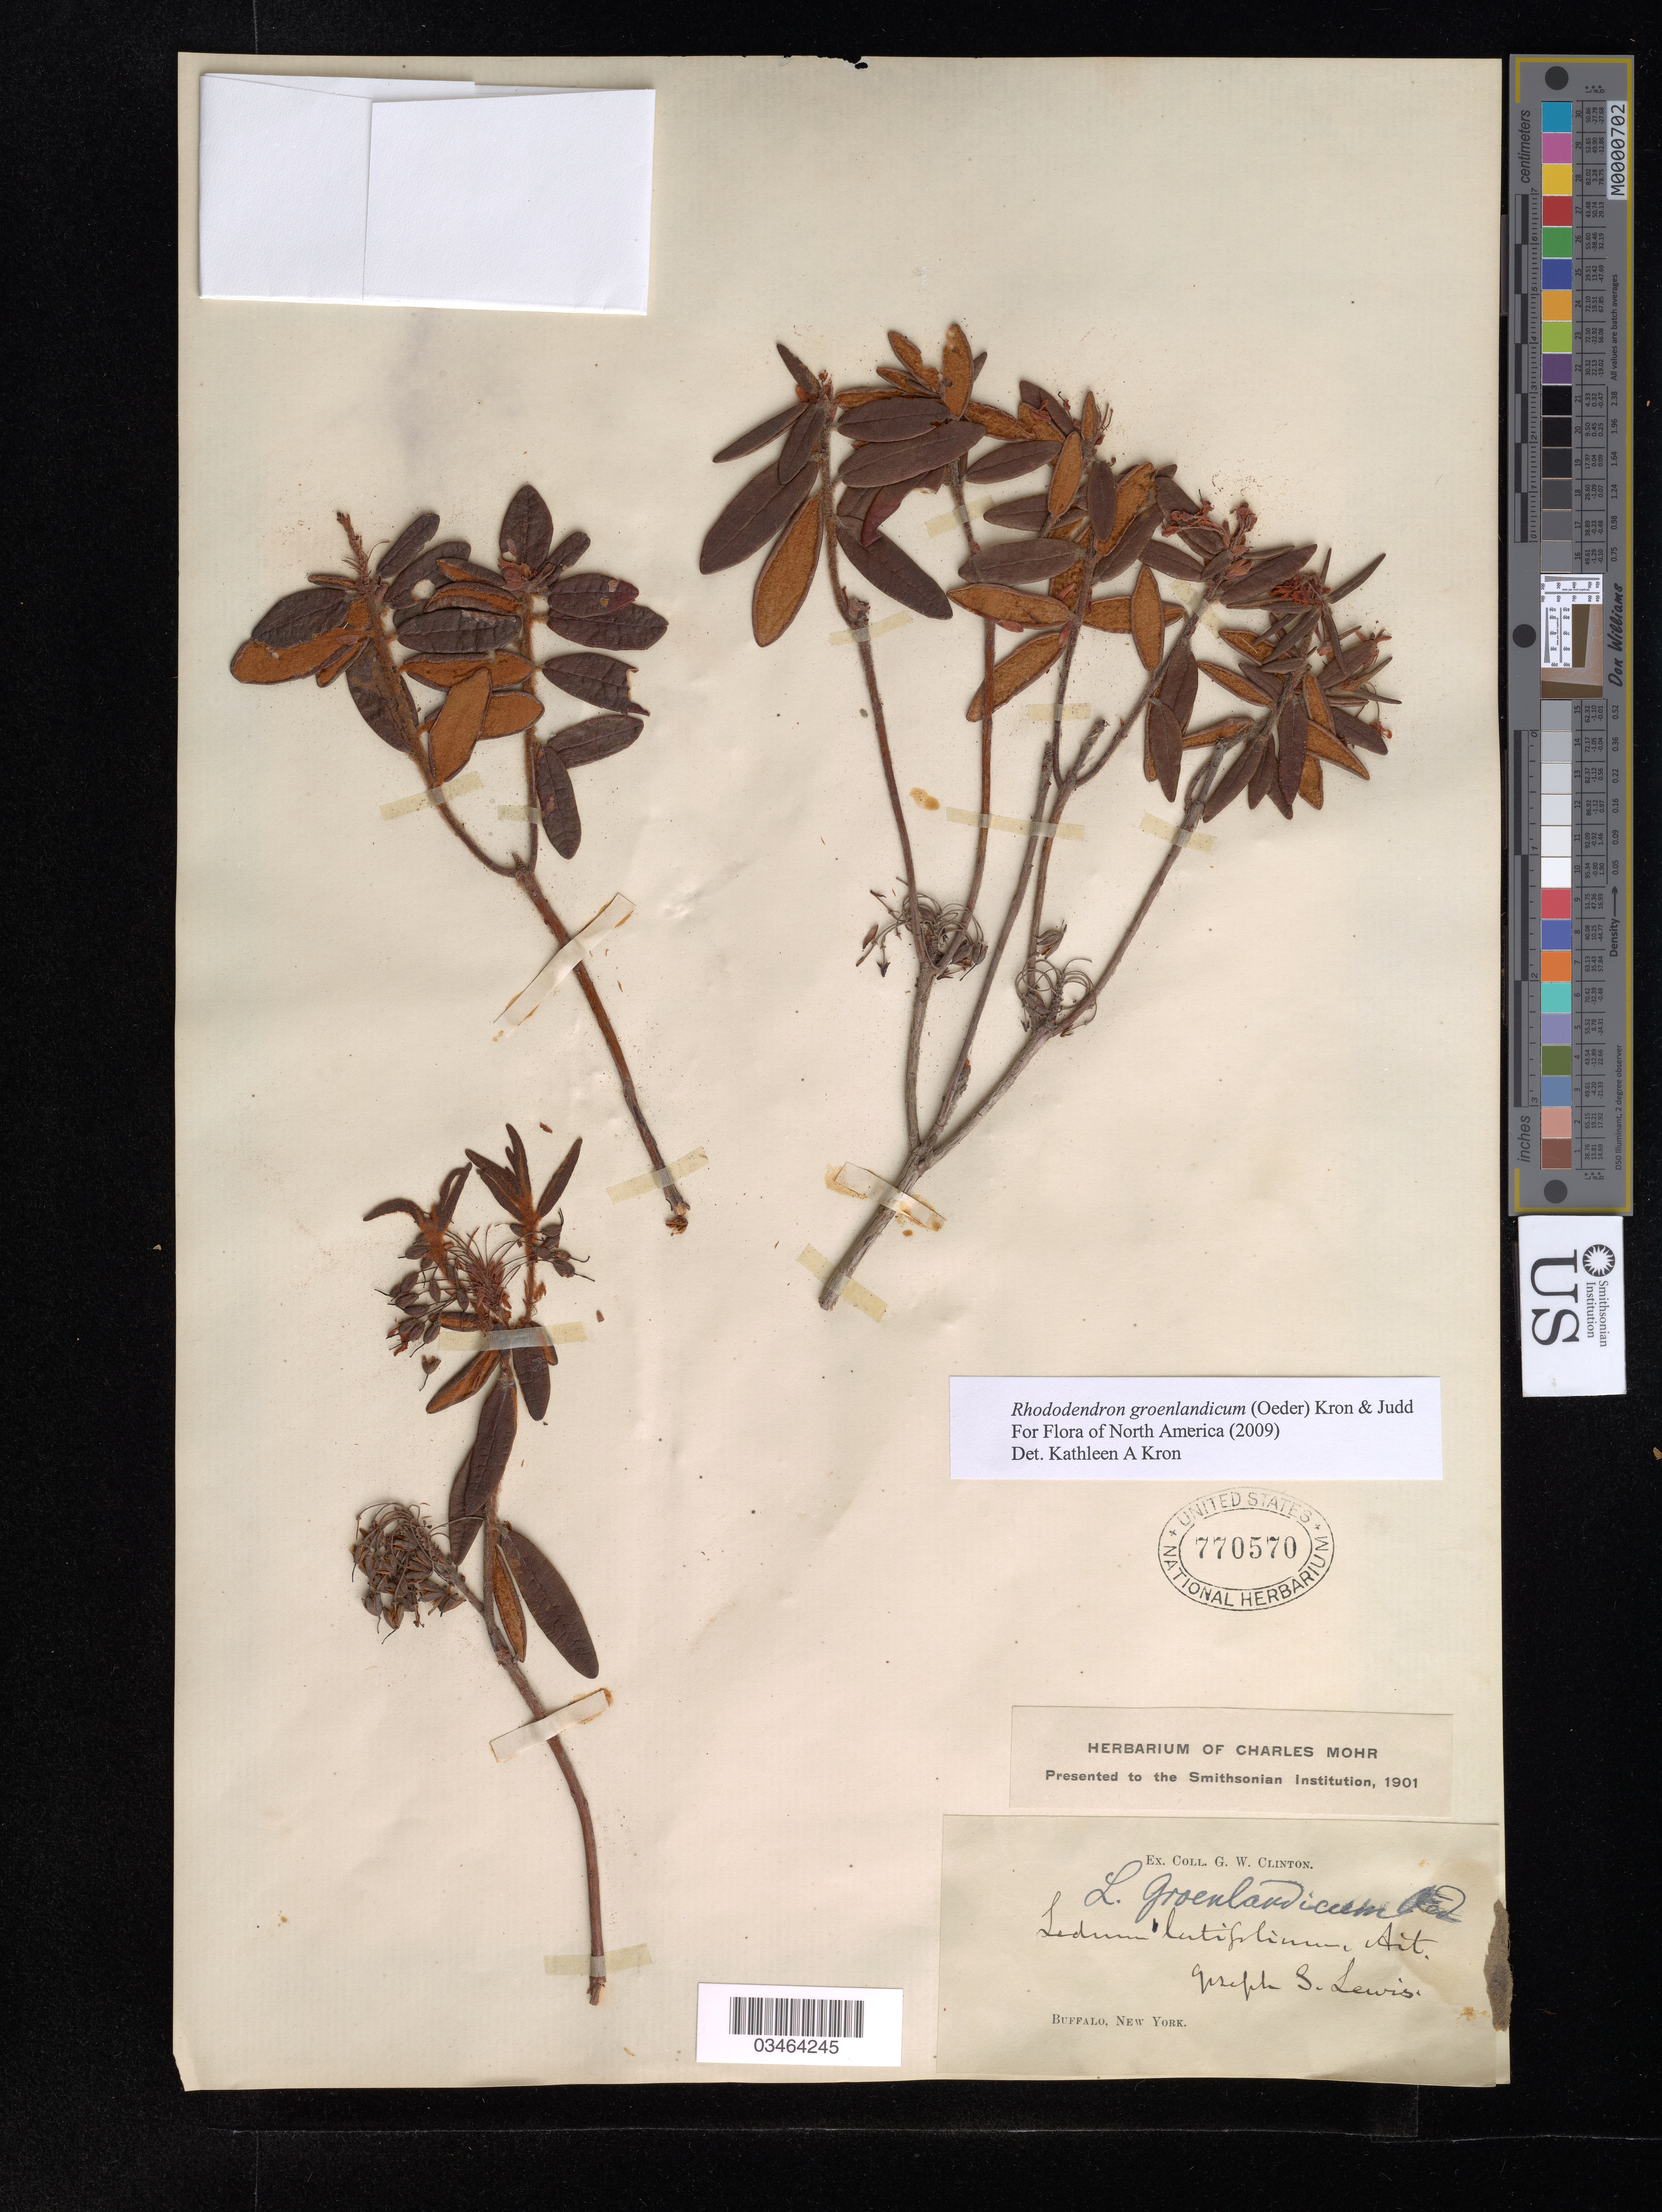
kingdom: Plantae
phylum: Tracheophyta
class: Magnoliopsida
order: Ericales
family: Ericaceae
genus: Rhododendron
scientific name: Rhododendron groenlandicum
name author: (Oeder) Kron & Judd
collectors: G. W. Clinton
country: United States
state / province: New York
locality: Buffalo.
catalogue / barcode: US 770570